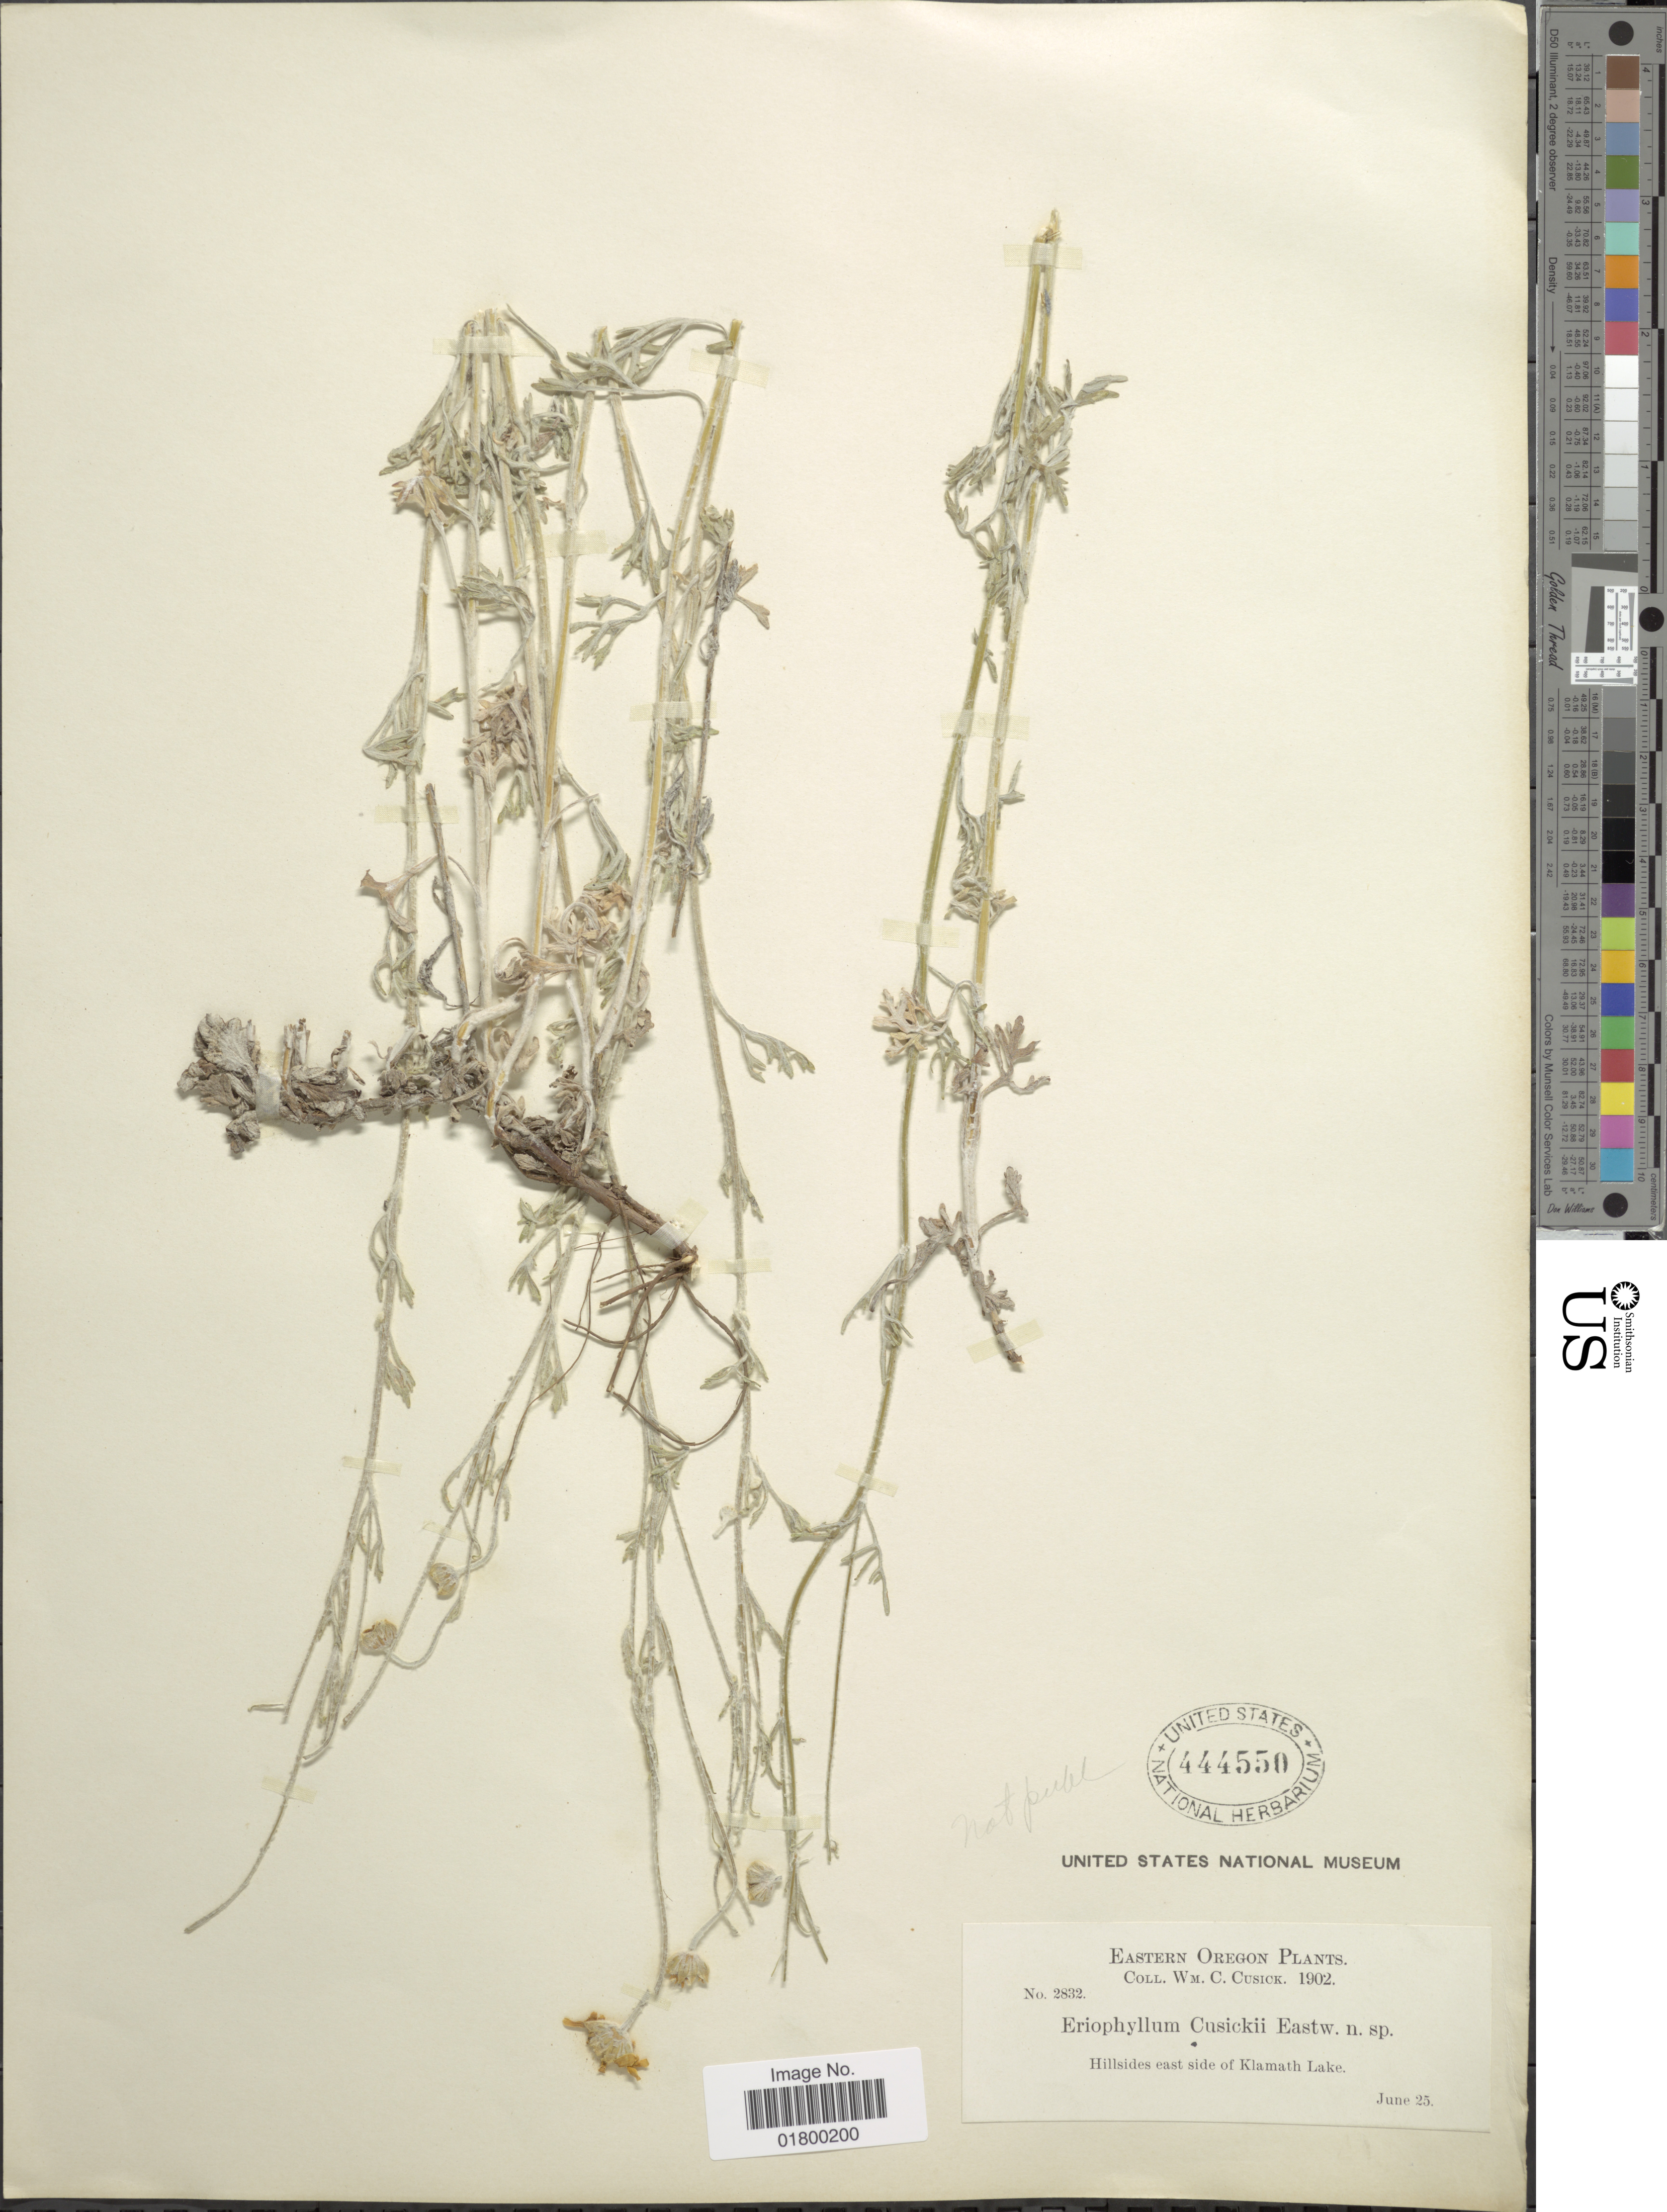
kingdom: Plantae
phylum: Tracheophyta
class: Magnoliopsida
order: Asterales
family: Asteraceae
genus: Eriophyllum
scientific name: Eriophyllum lanatum var. achillioides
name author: (DC.) Jeps.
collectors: W. C. Cusick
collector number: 2832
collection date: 1902-06-25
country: United States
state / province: Oregon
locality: Eastern Oregon, Hillsides east side of Klamath Lake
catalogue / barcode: US 444550